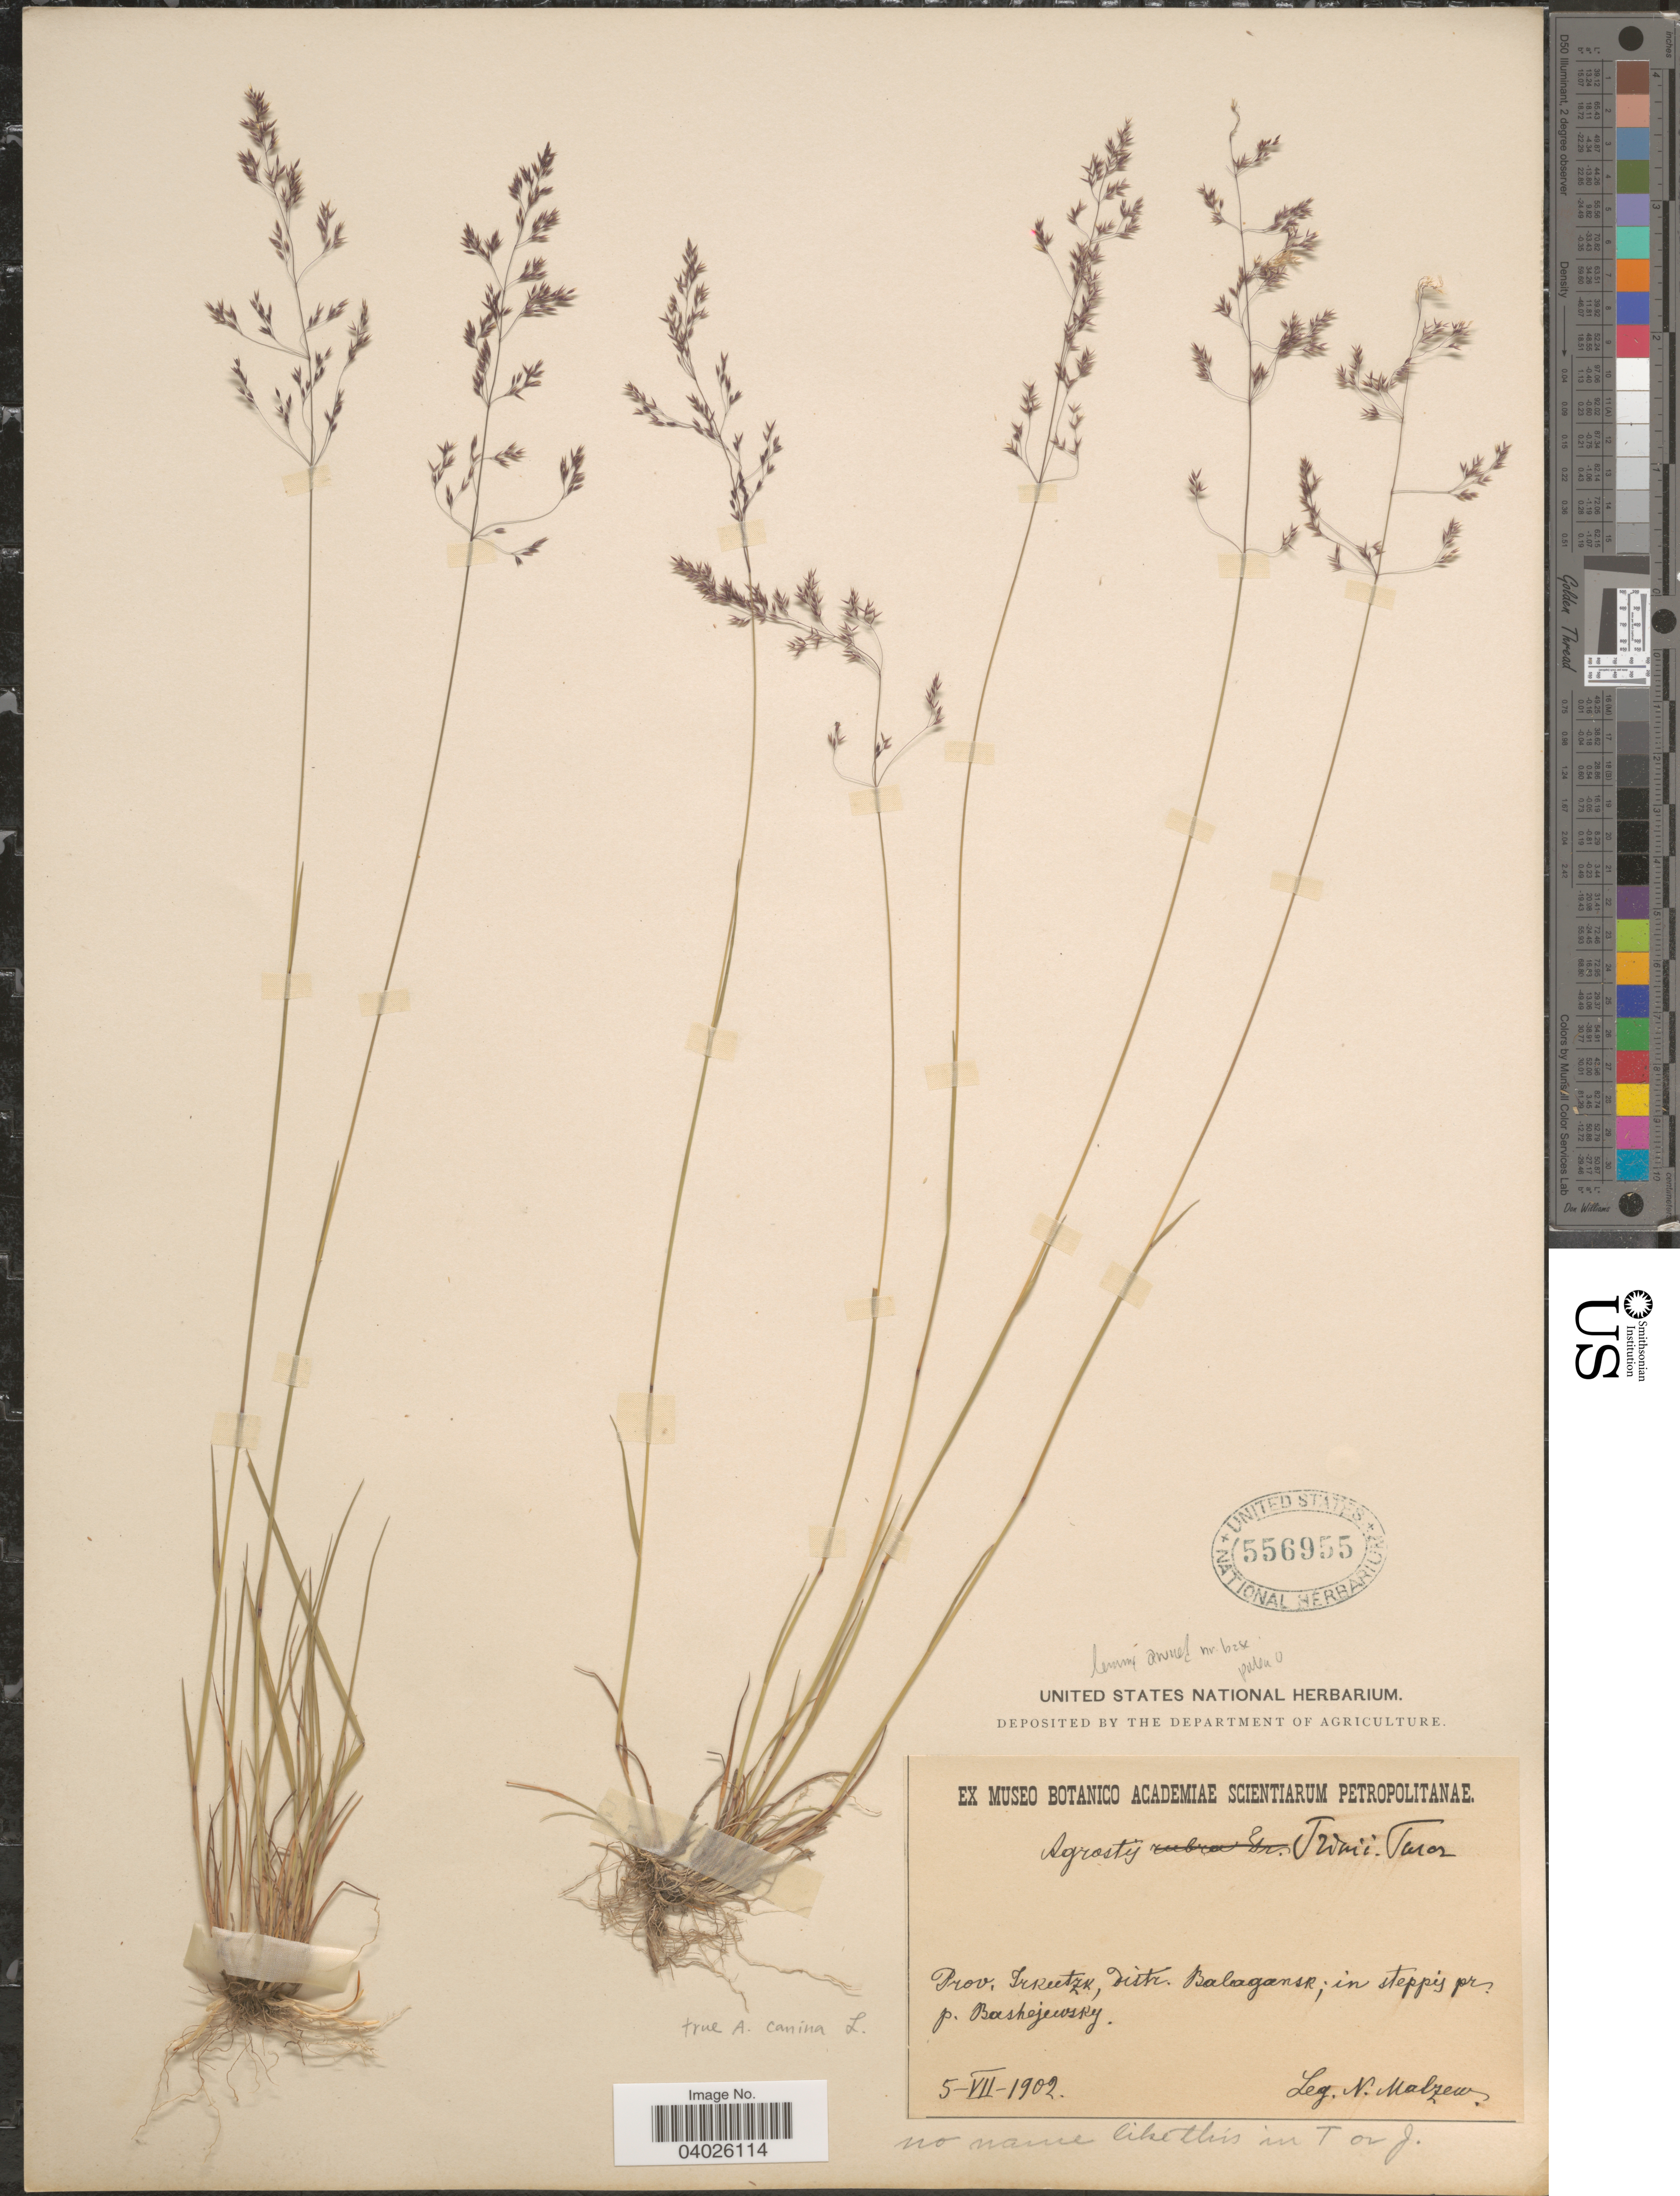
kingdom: Plantae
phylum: Tracheophyta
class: Liliopsida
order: Poales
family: Poaceae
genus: Agrostis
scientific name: Agrostis canina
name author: L.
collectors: N. Malzew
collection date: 1902-07-05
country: Russian Federation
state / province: Irkutsk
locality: Distr. Balangask; in steppis pr. p. Bashejewsky.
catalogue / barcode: US 556955